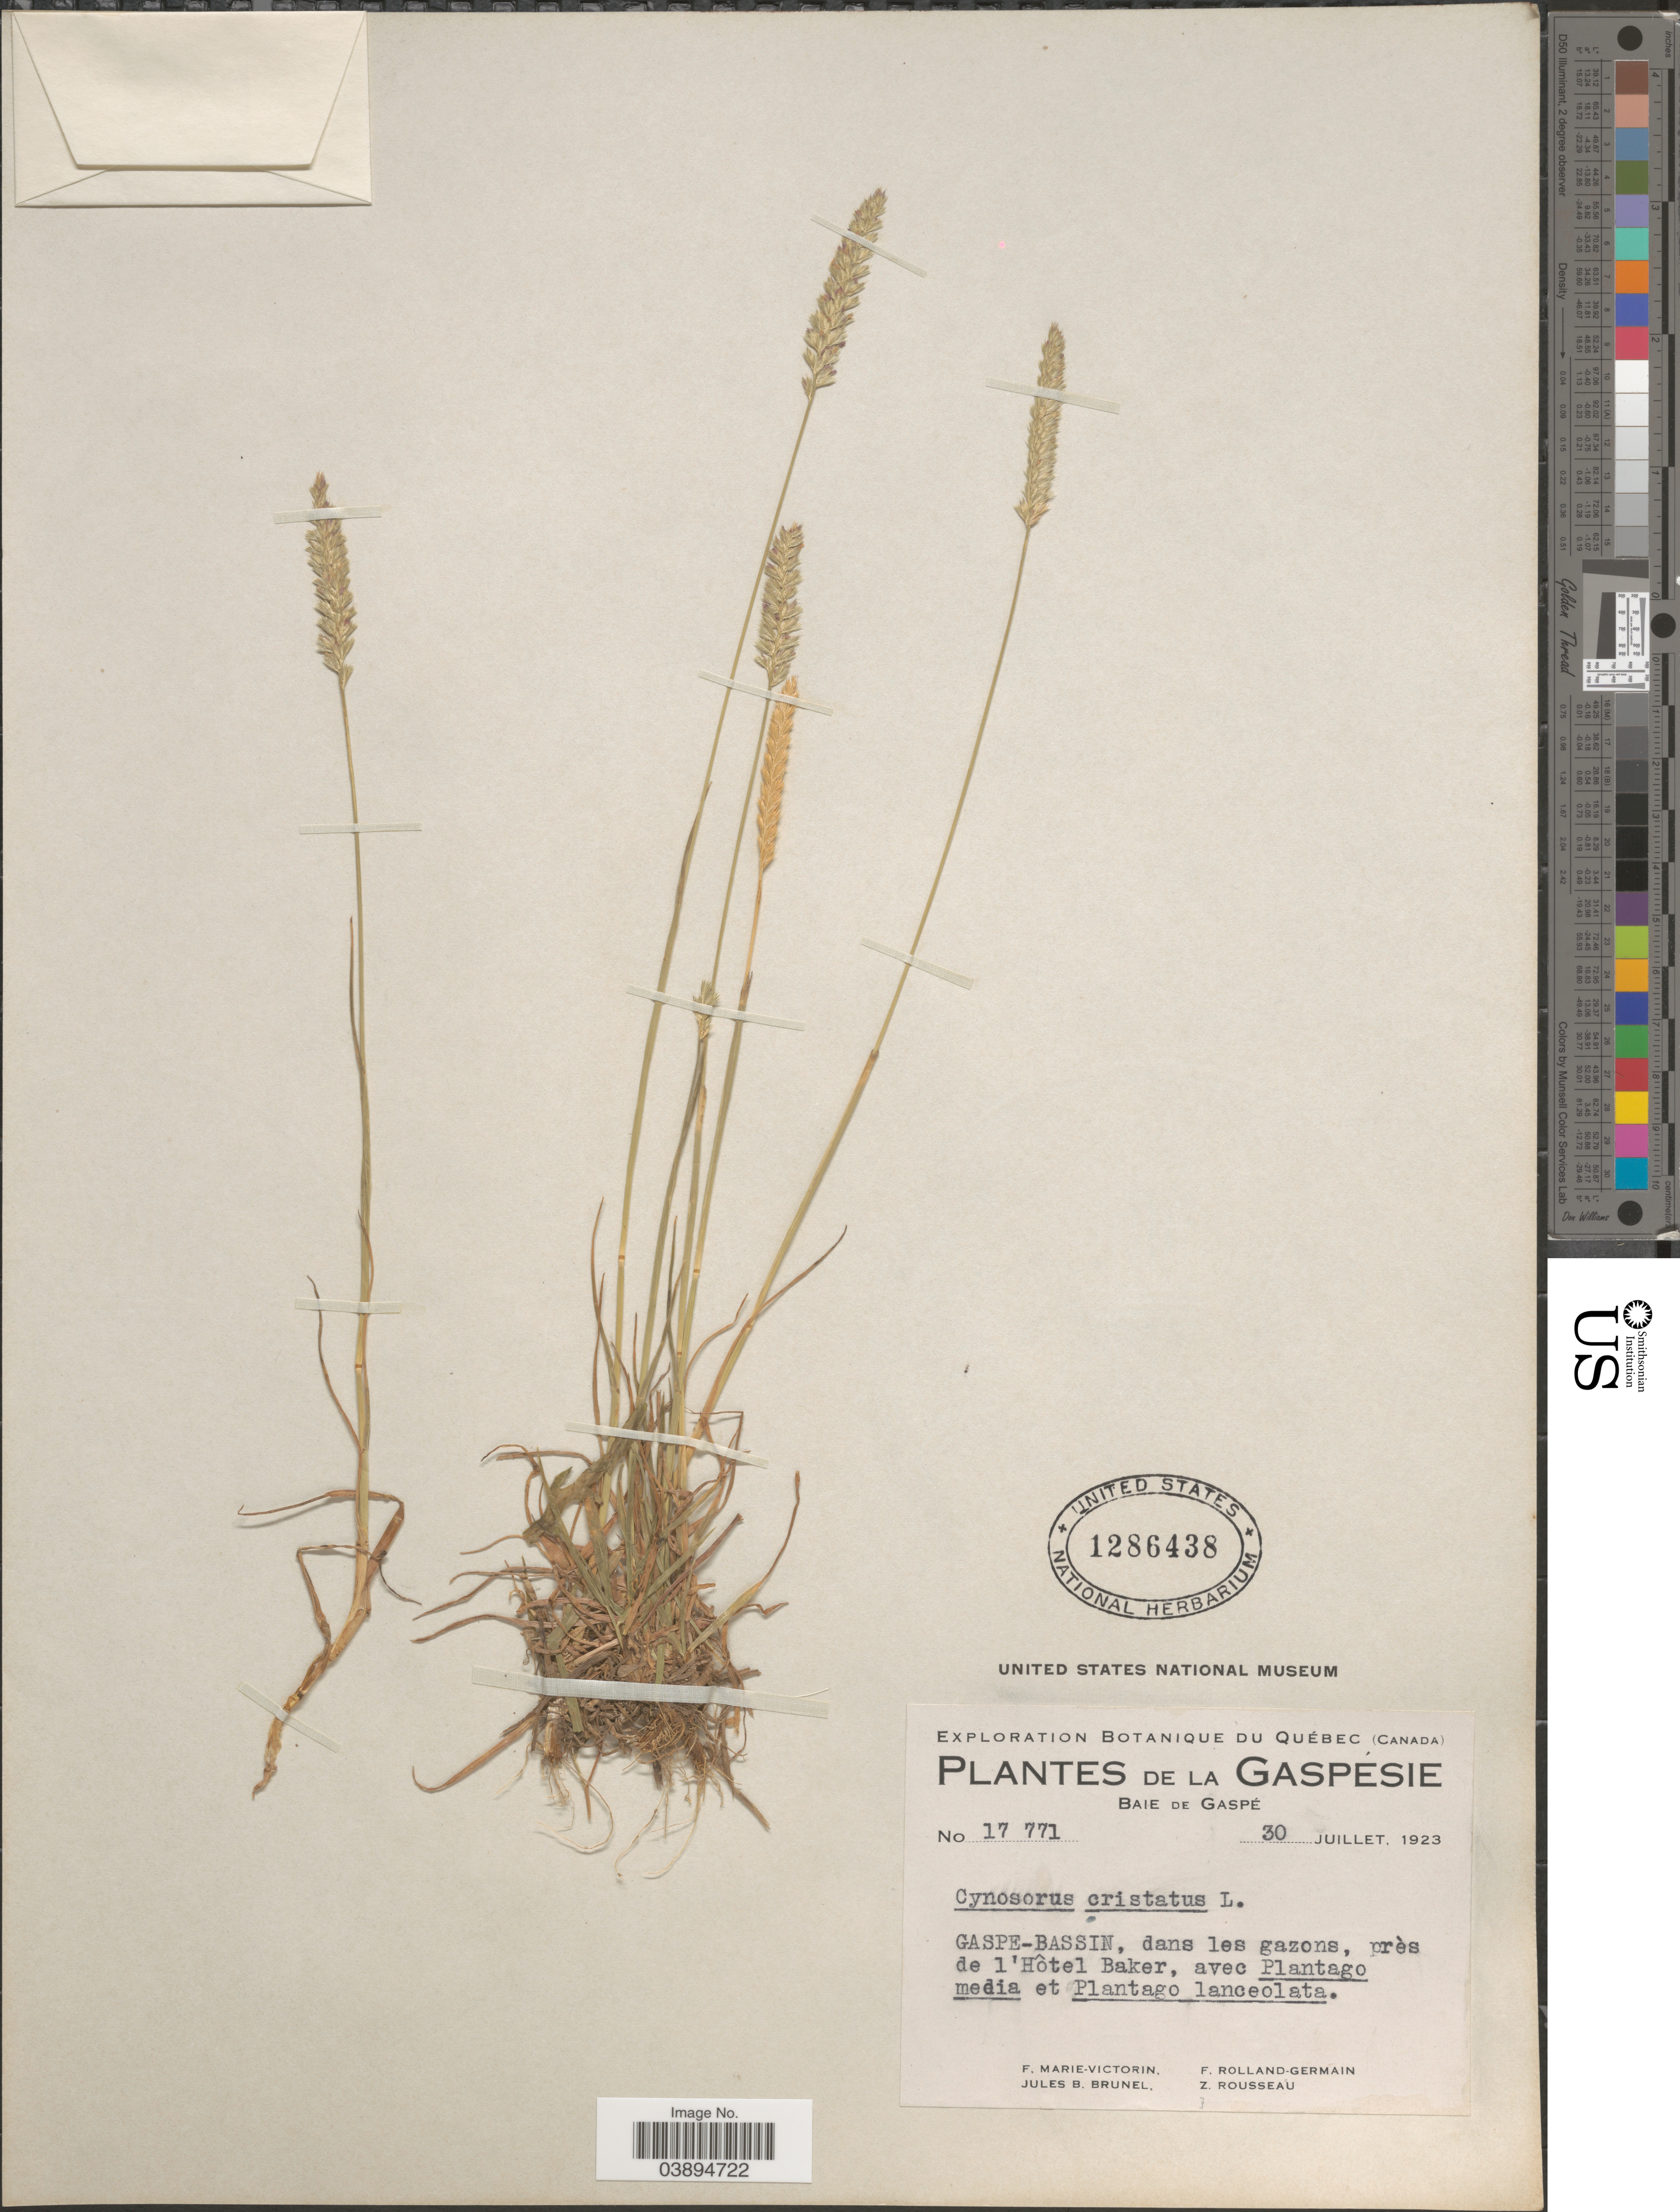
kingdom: Plantae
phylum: Tracheophyta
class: Liliopsida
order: Poales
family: Poaceae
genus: Cynosurus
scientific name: Cynosurus cristatus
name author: L.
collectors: F. Marie-Victorin, Rolland-Germain, Z. Rousseau & J. Brunel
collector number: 17771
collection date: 1923-07-30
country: Canada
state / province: Quebec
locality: La Gaspésie. Baie de Gaspé. Gaspe-Bassin, dans les gazons près de l'Hôtel Baker, avec Plantago media et Plantago lanceolata.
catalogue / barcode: US 1286438